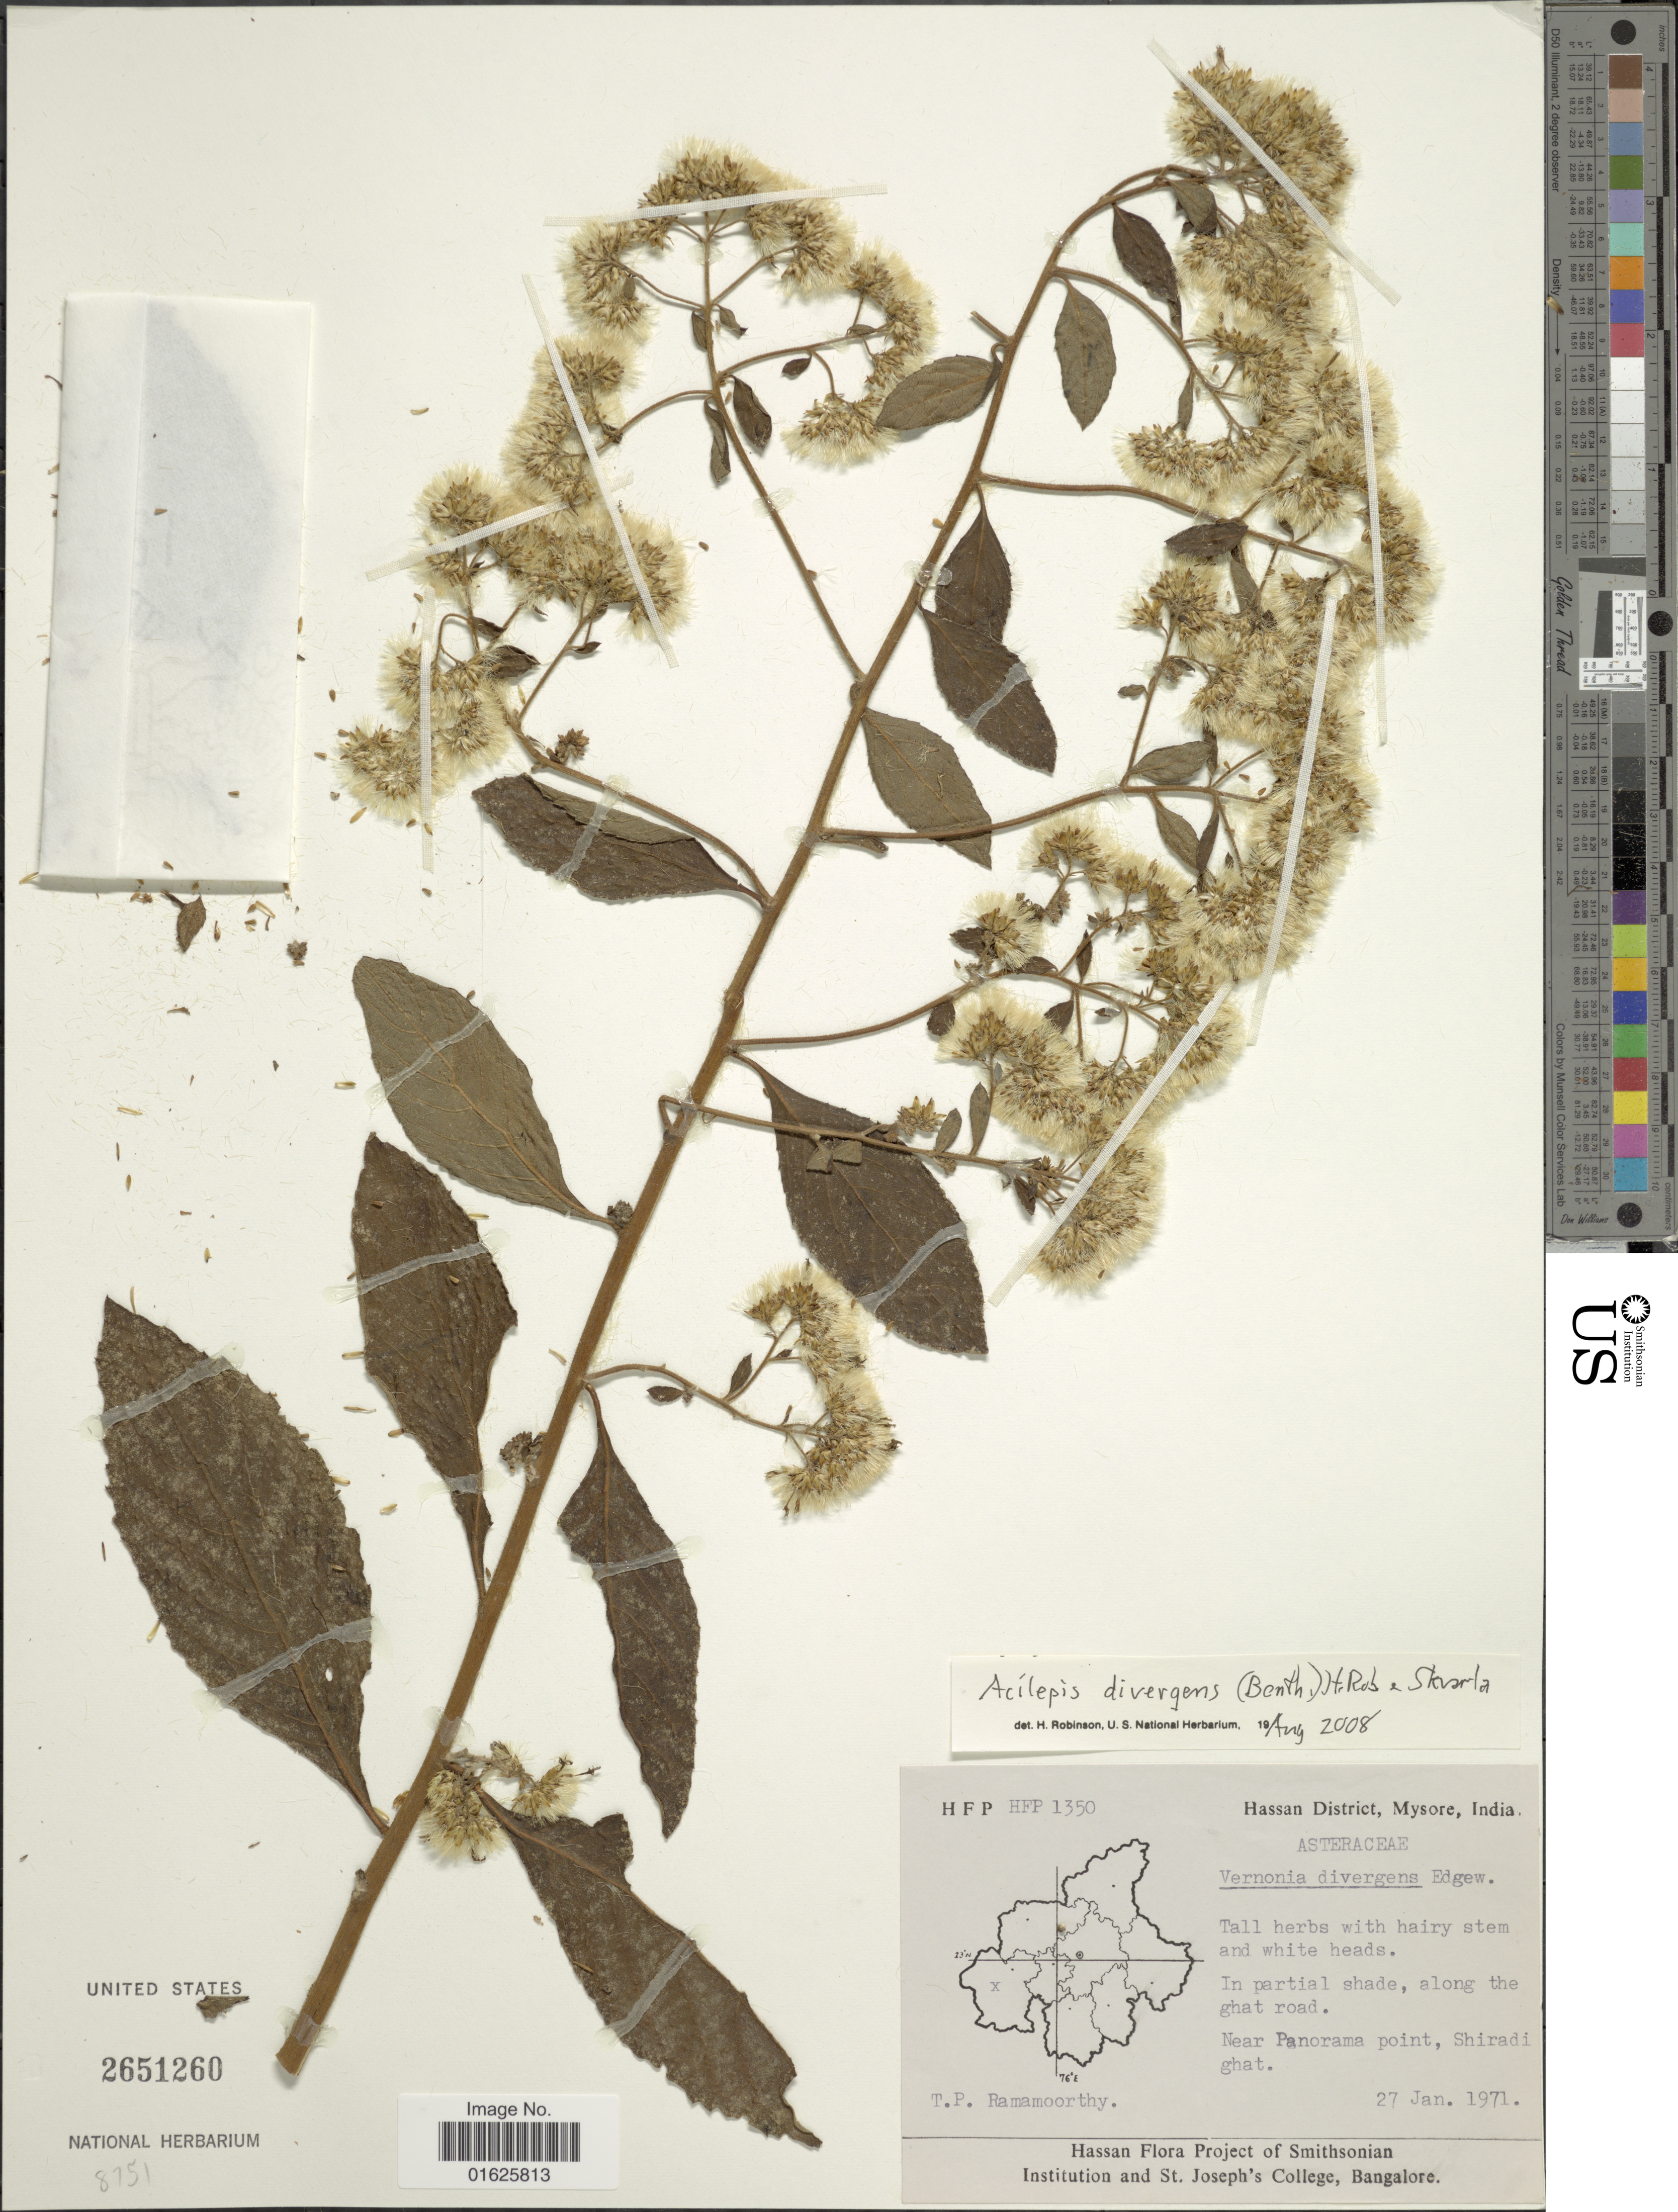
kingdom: Plantae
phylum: Tracheophyta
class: Magnoliopsida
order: Asterales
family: Asteraceae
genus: Acilepis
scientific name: Acilepis divergens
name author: (Roxb.) H. Rob. & Skvarla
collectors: T. P. Ramamoorthy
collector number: HFP 1350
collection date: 1971-01-27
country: India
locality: Hassan District, Mysore, In partial shade, along the ghat road, Near Panorama point, Shiradi ghat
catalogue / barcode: US 2651260